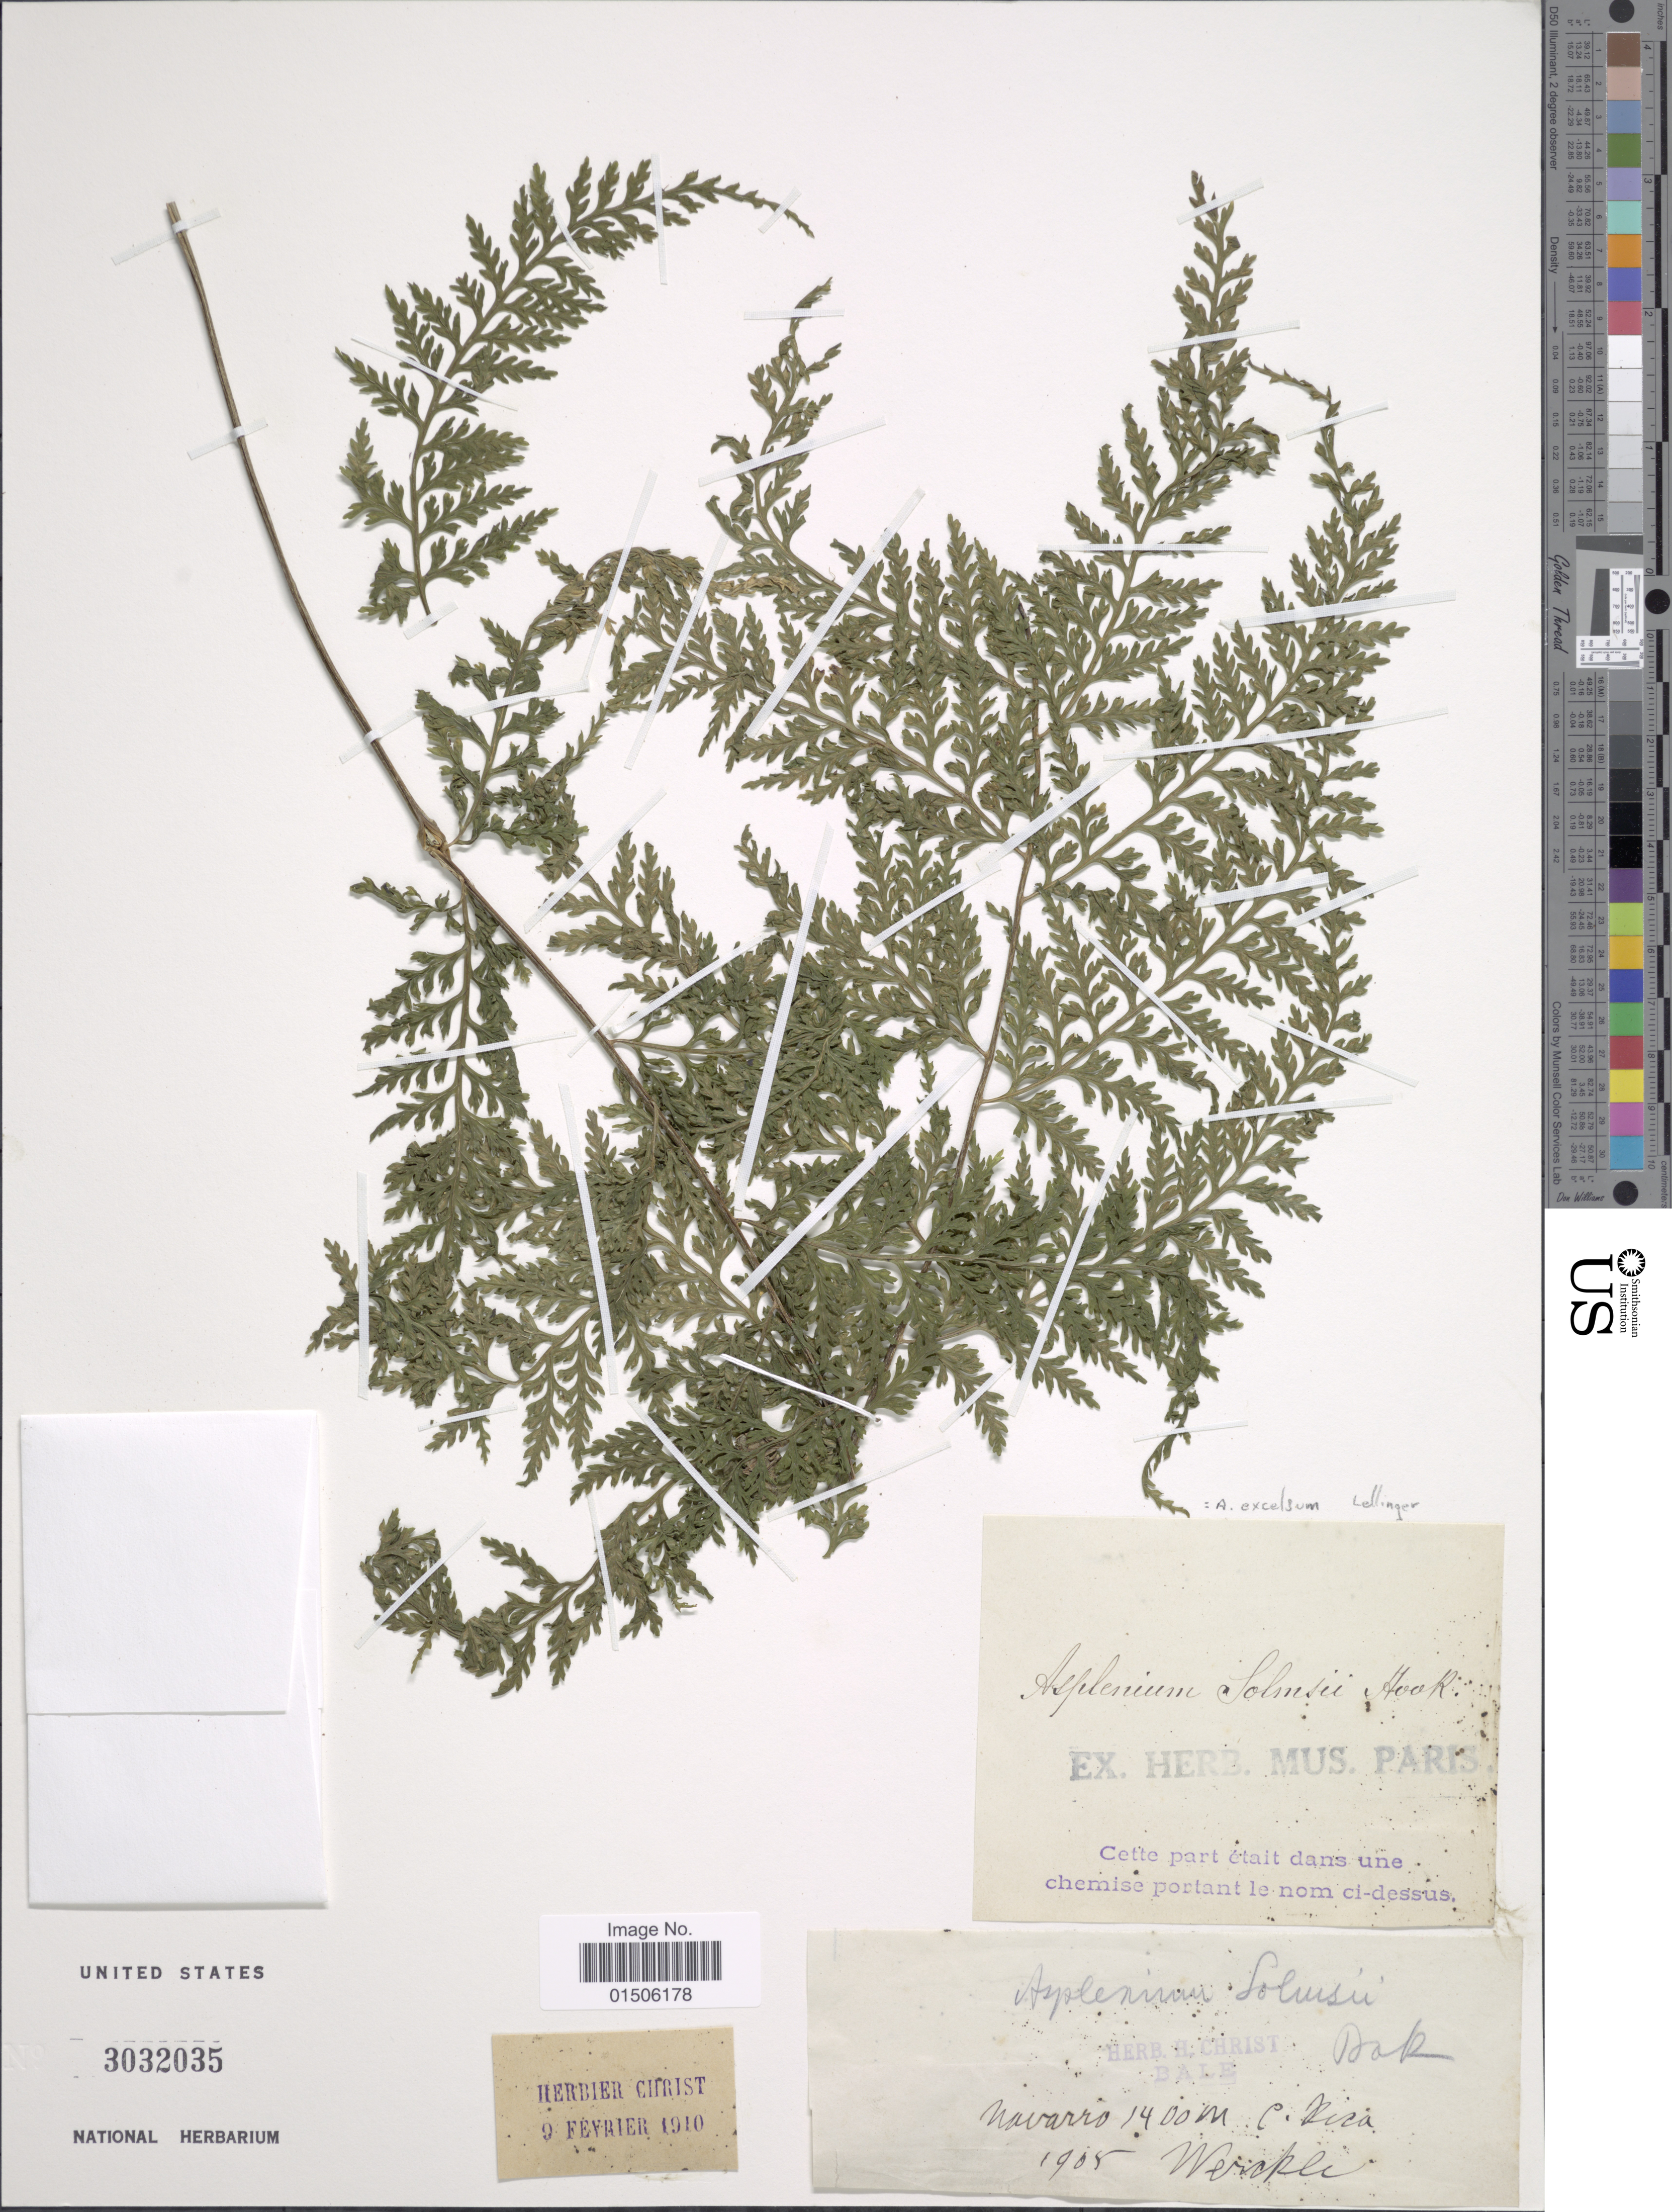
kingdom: Plantae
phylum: Tracheophyta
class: Polypodiopsida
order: Polypodiales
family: Aspleniaceae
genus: Asplenium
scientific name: Asplenium excelsum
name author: Lellinger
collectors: Wercklé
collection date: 1905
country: Costa Rica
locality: Navarro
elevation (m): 1500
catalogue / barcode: US 3032035